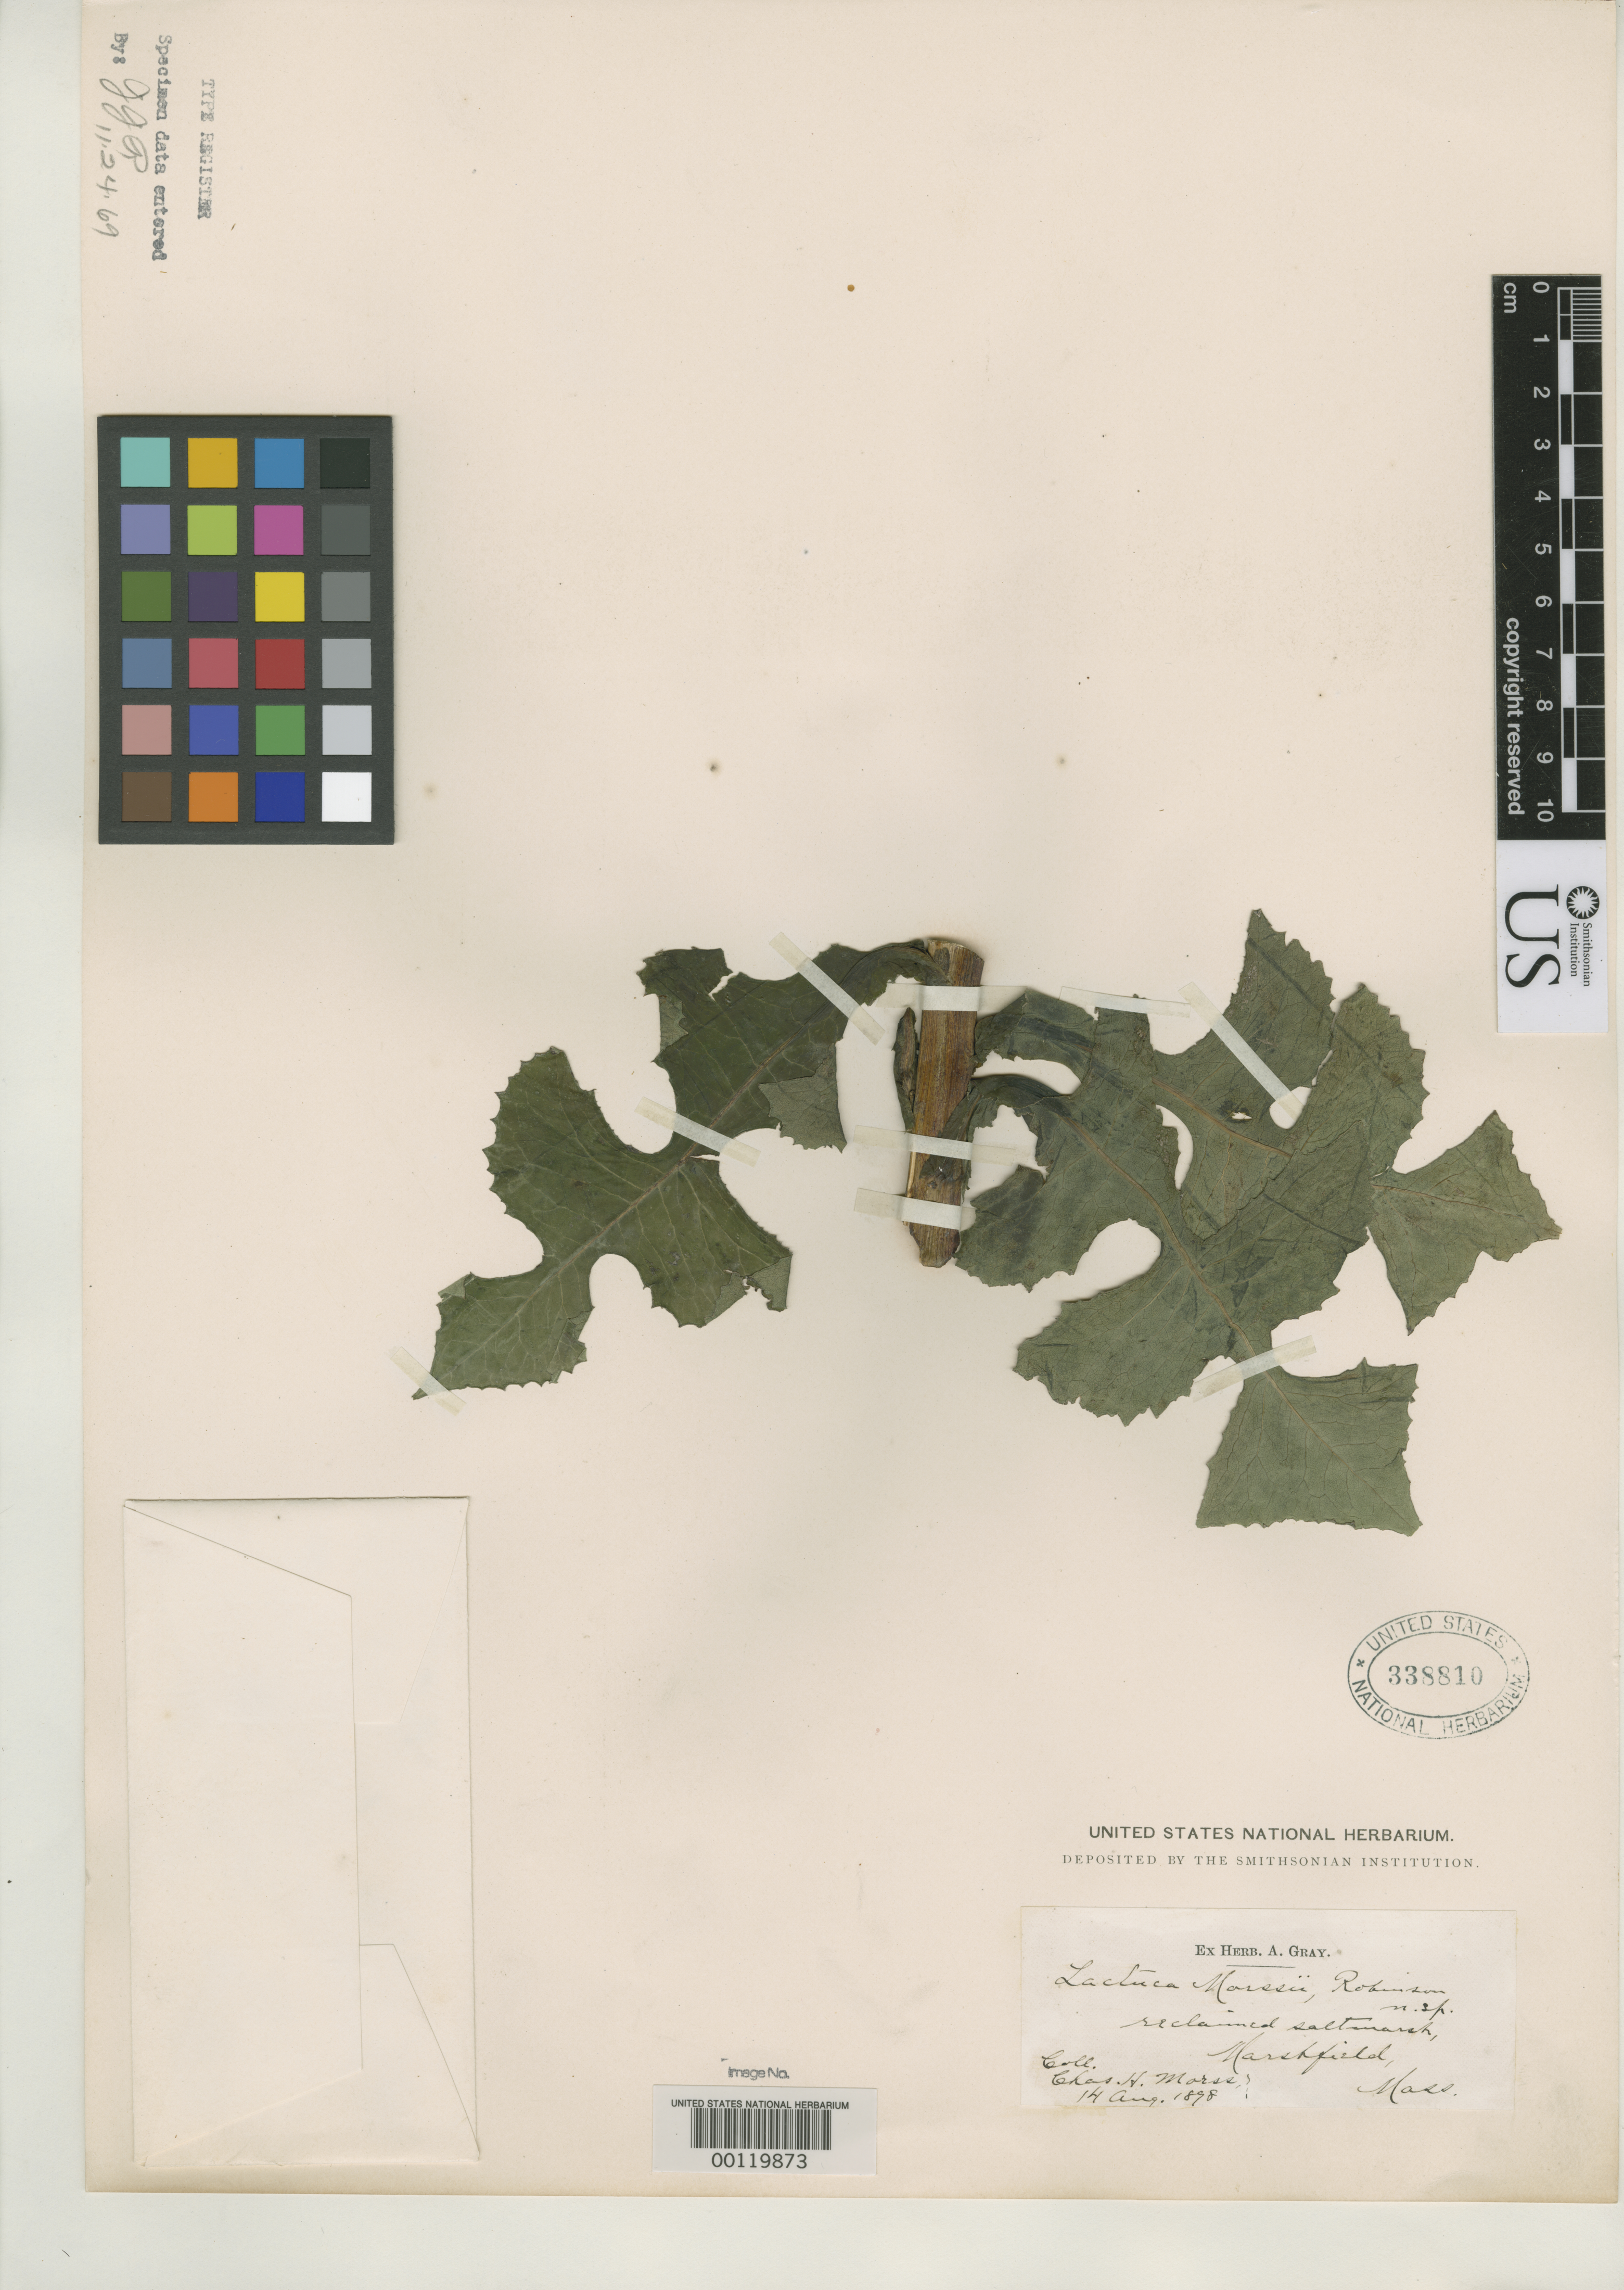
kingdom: Plantae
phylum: Tracheophyta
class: Magnoliopsida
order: Asterales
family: Asteraceae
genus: Lactuca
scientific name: Lactuca morssii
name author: B.L. Rob.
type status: Isotype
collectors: C. Morss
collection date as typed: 14 Aug 1898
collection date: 1898-08-14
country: United States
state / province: Massachusetts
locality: Marshfield.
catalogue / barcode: US 338810